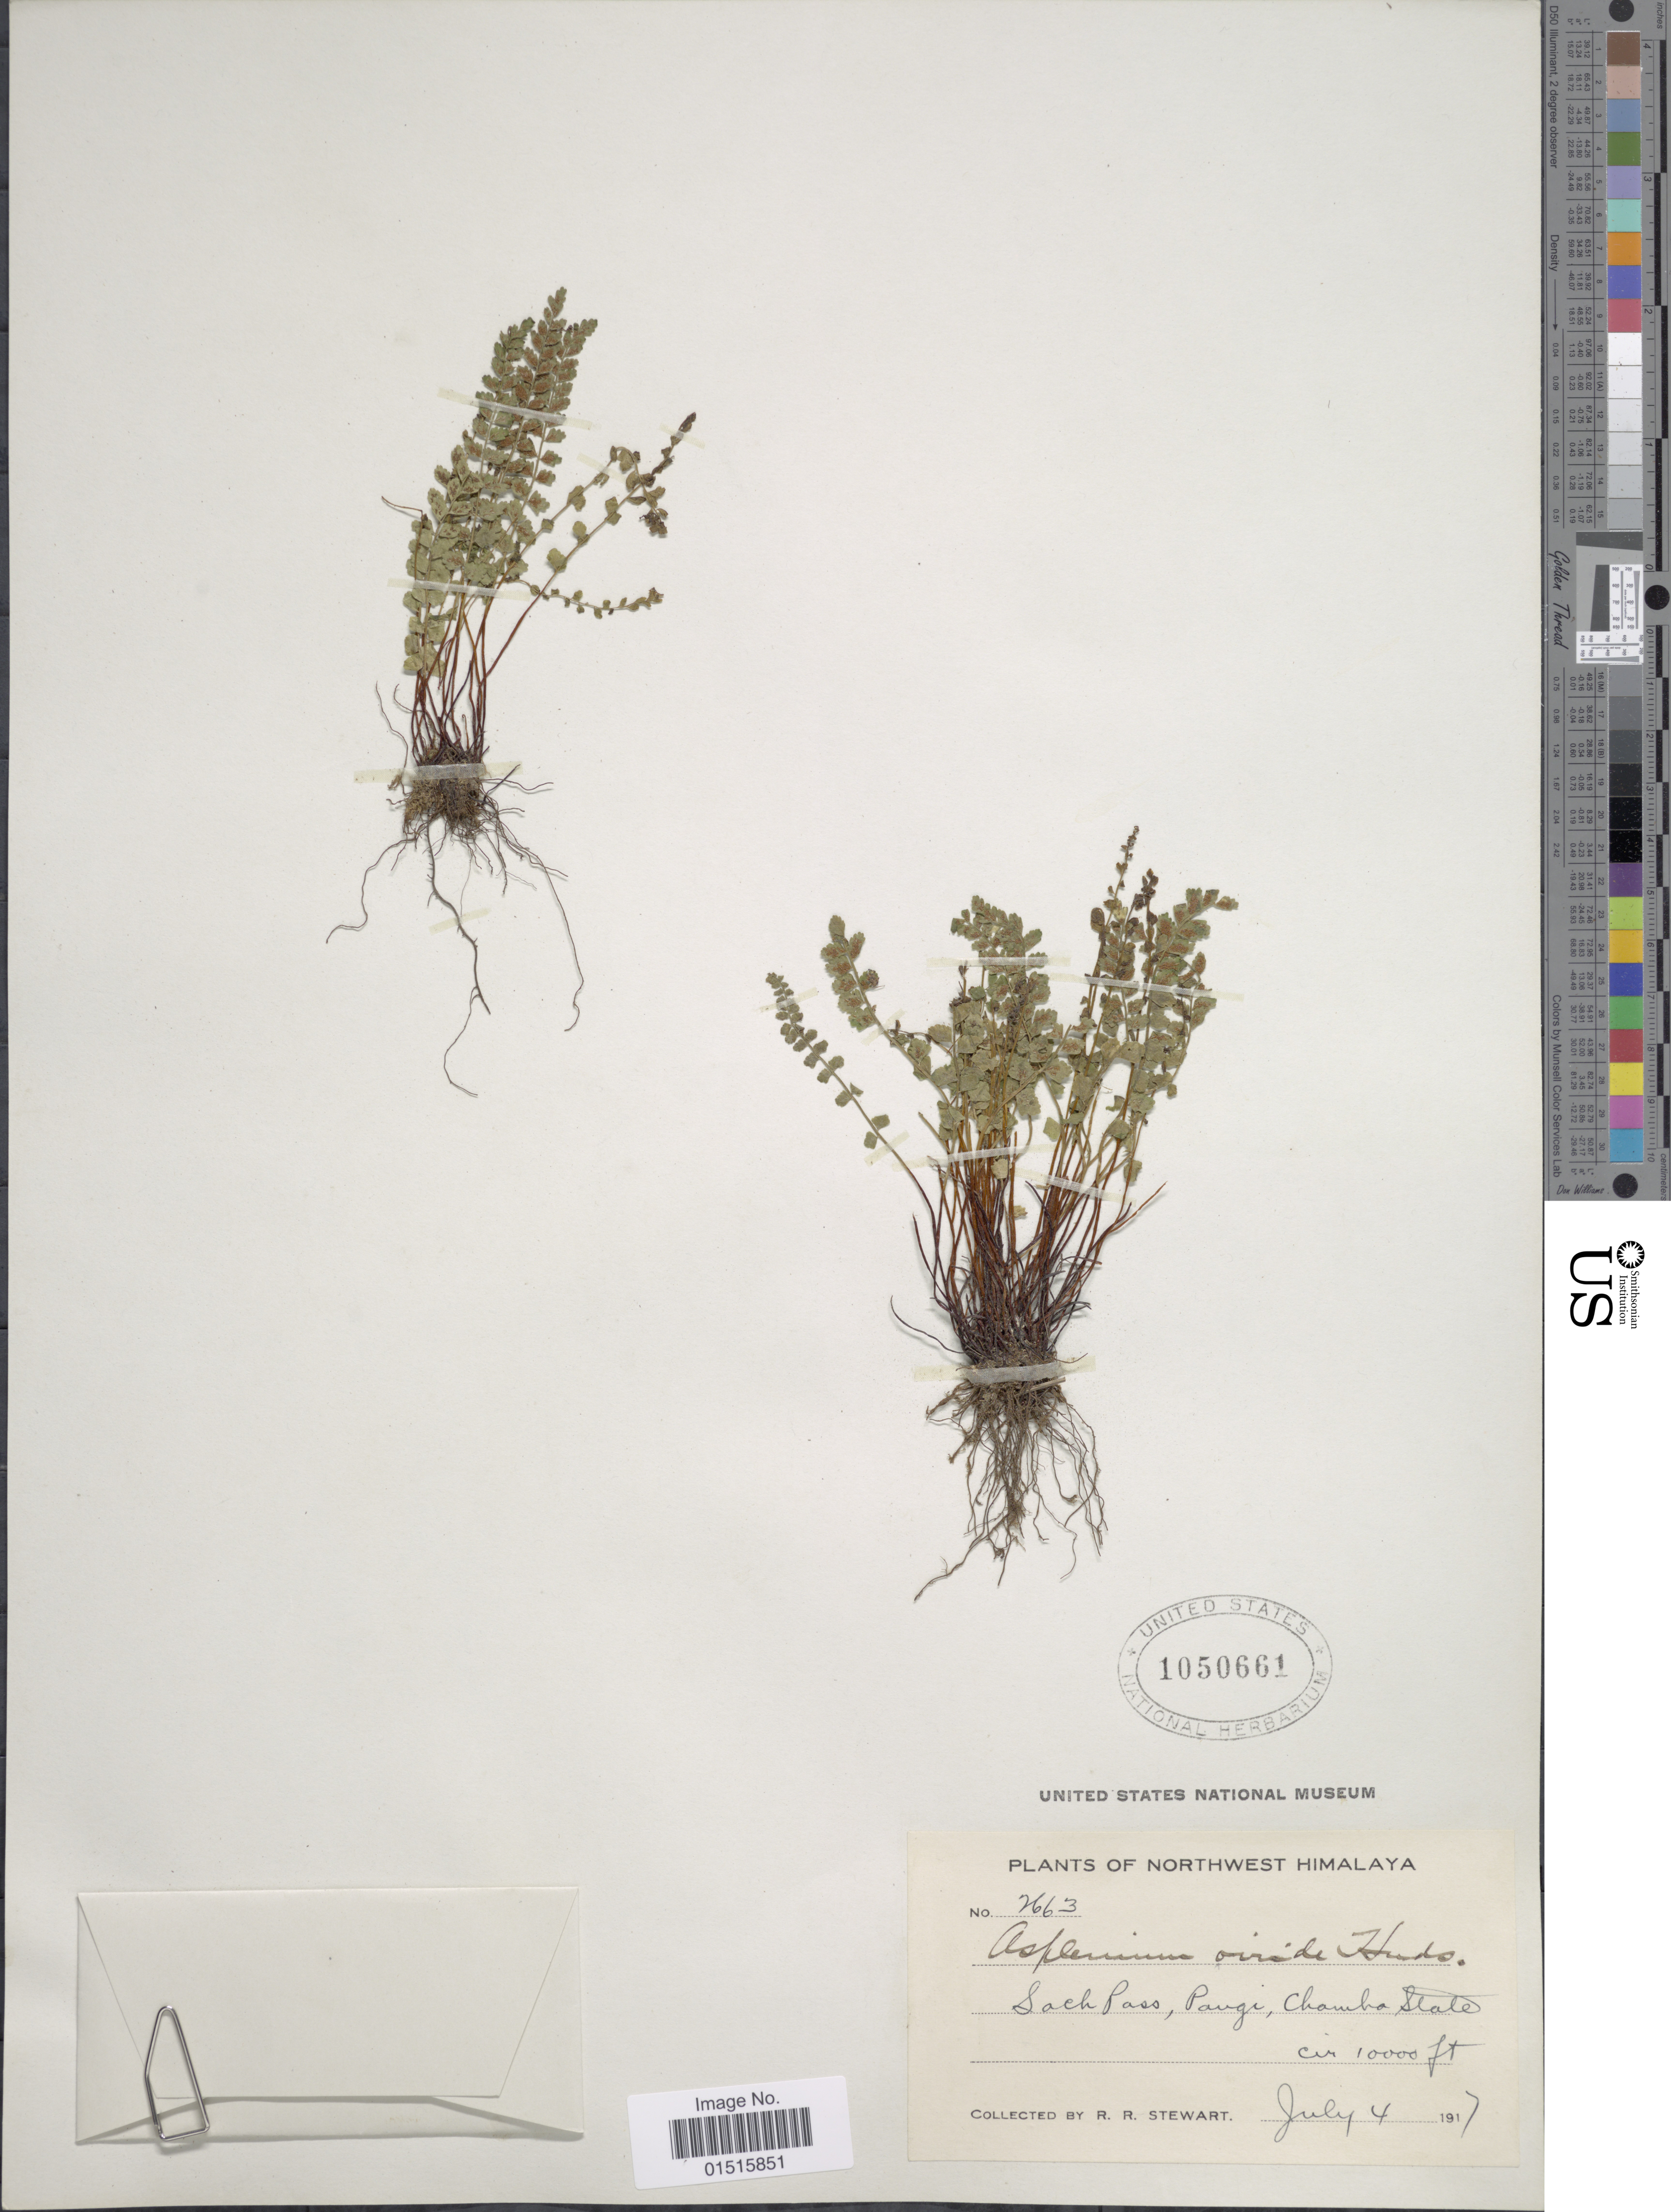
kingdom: Plantae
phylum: Tracheophyta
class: Polypodiopsida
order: Polypodiales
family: Aspleniaceae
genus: Asplenium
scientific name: Asplenium viride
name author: Huds.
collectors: R. R. Stewart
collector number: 2663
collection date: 1917-07-04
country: India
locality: Northwest Himalaya, Sack Pass, Pangi, Chamba State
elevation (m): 3048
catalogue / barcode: US 1050661